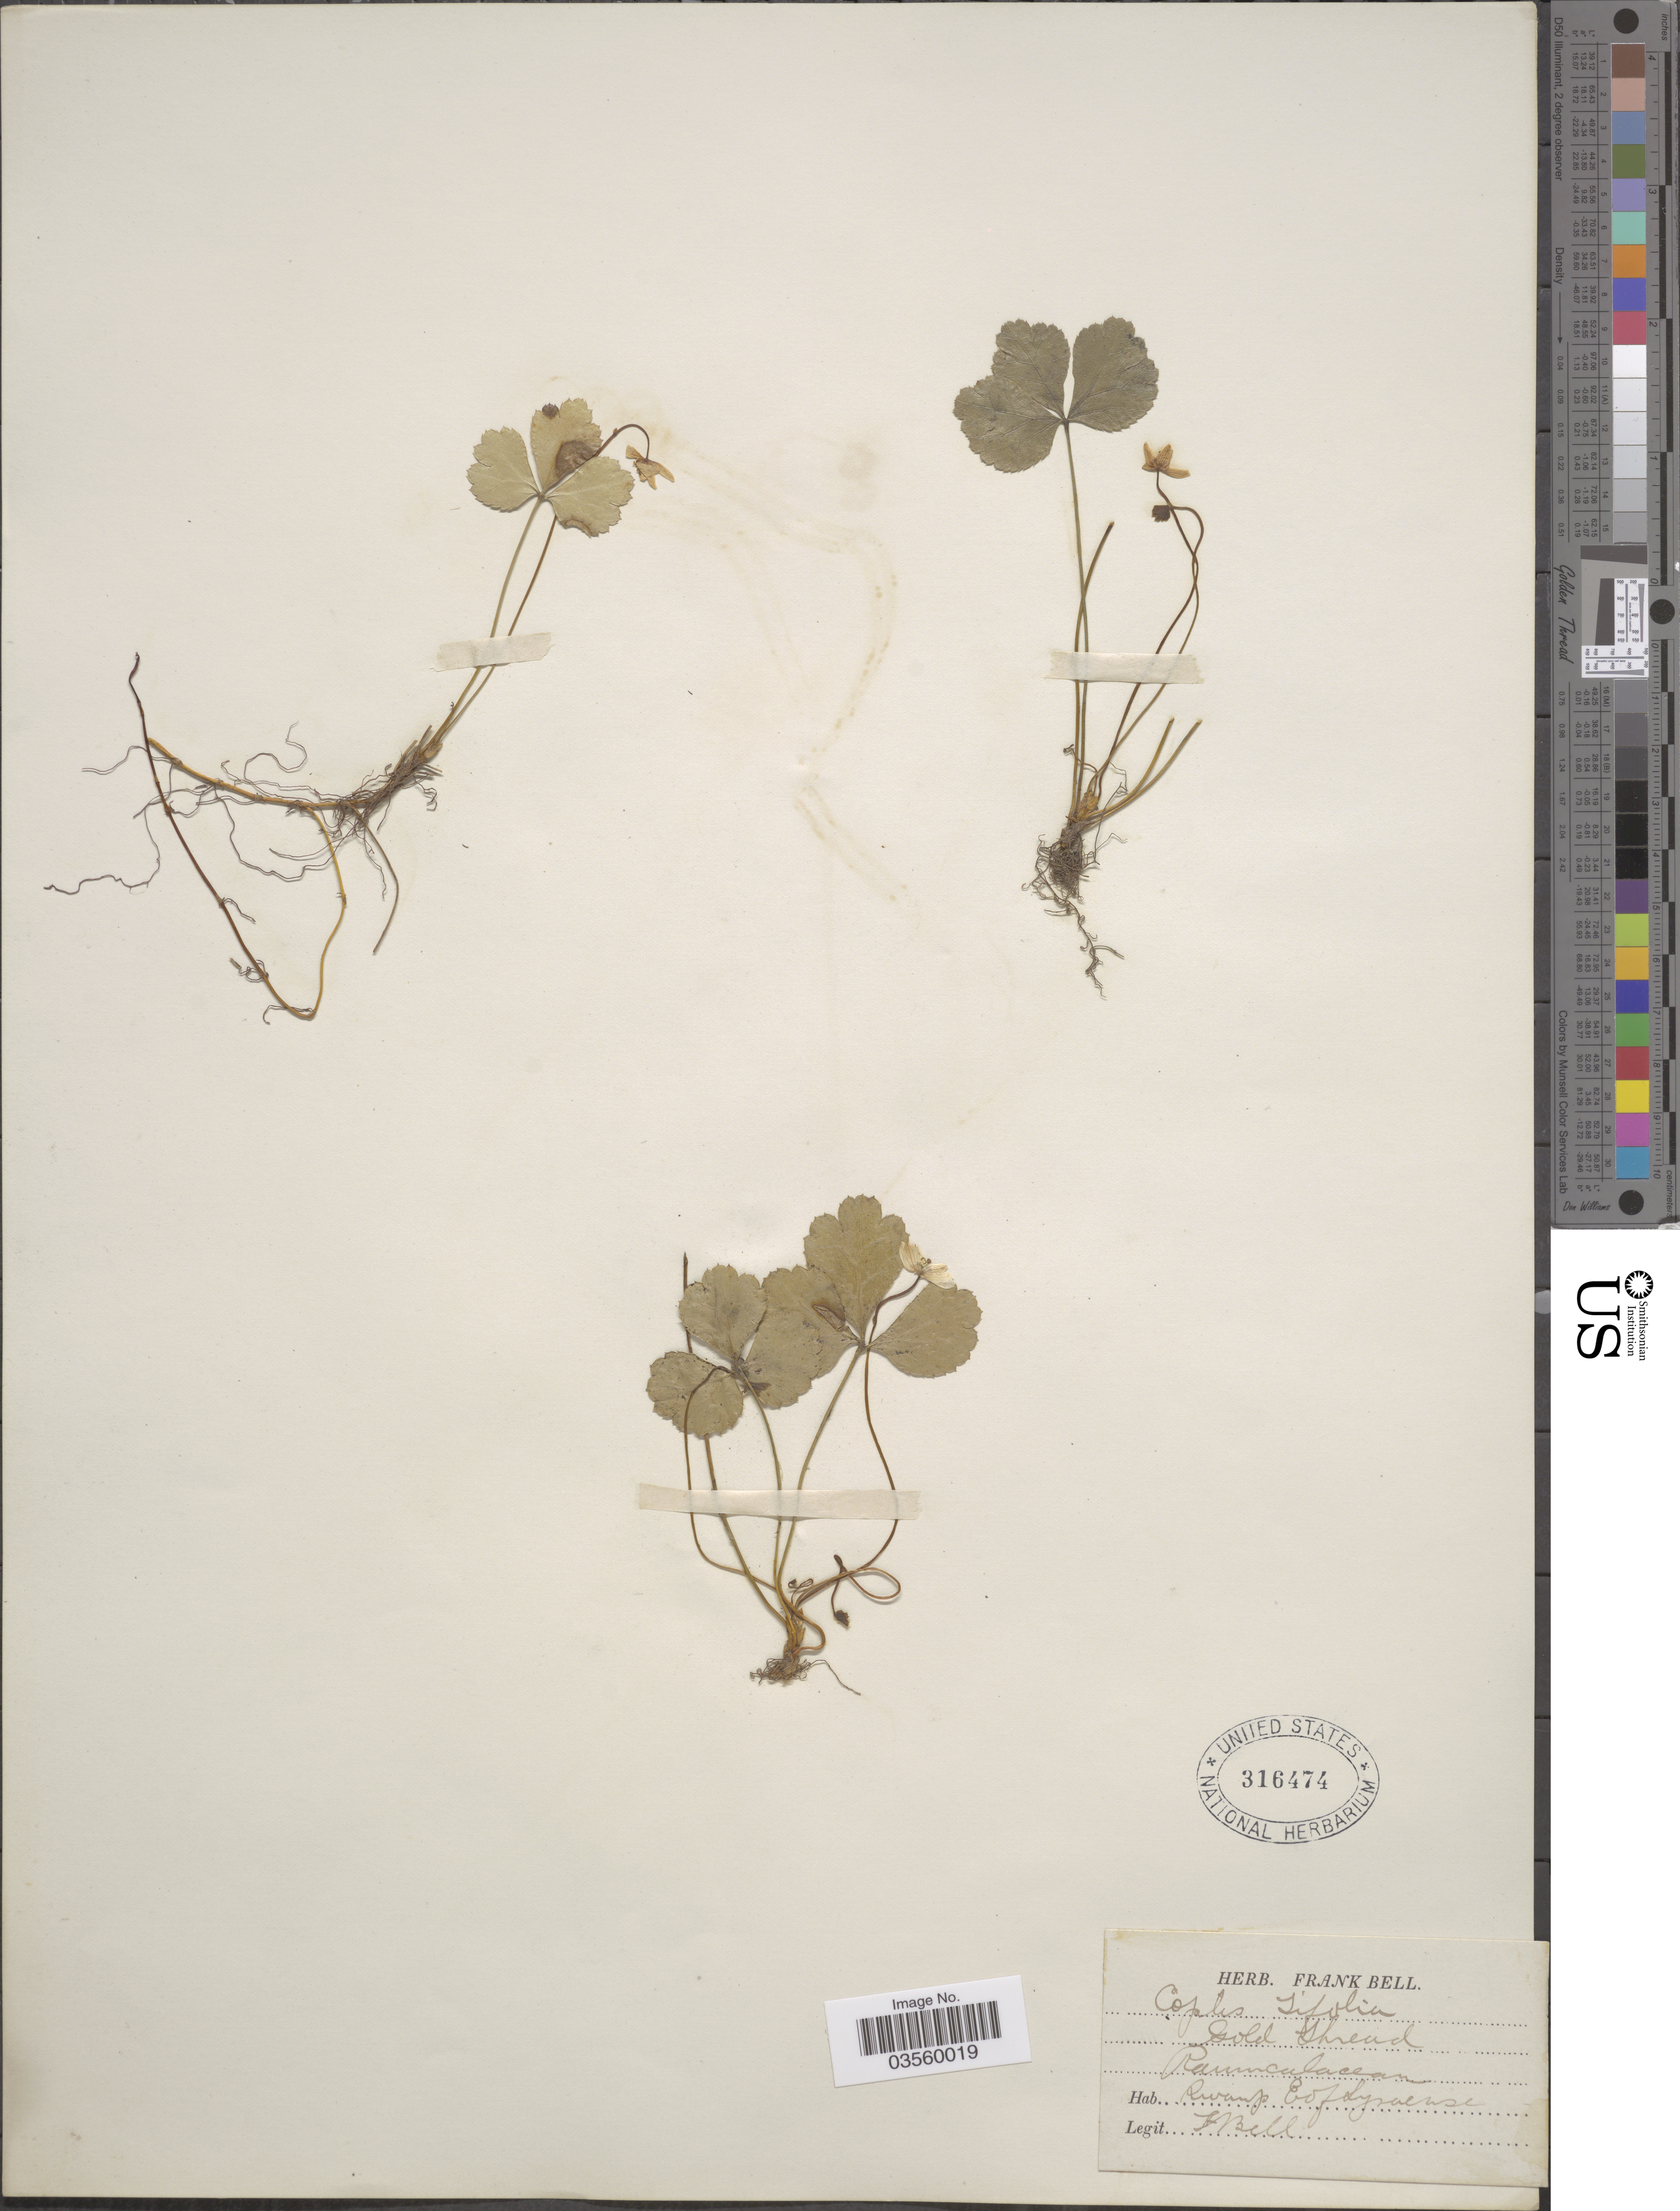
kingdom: Plantae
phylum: Tracheophyta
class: Magnoliopsida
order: Ranunculales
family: Ranunculaceae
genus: Coptis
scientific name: Coptis trifolia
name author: (L.) Salisb.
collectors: F. Bell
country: United States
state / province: New York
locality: Swamp E of Syracuse.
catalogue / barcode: US 316474